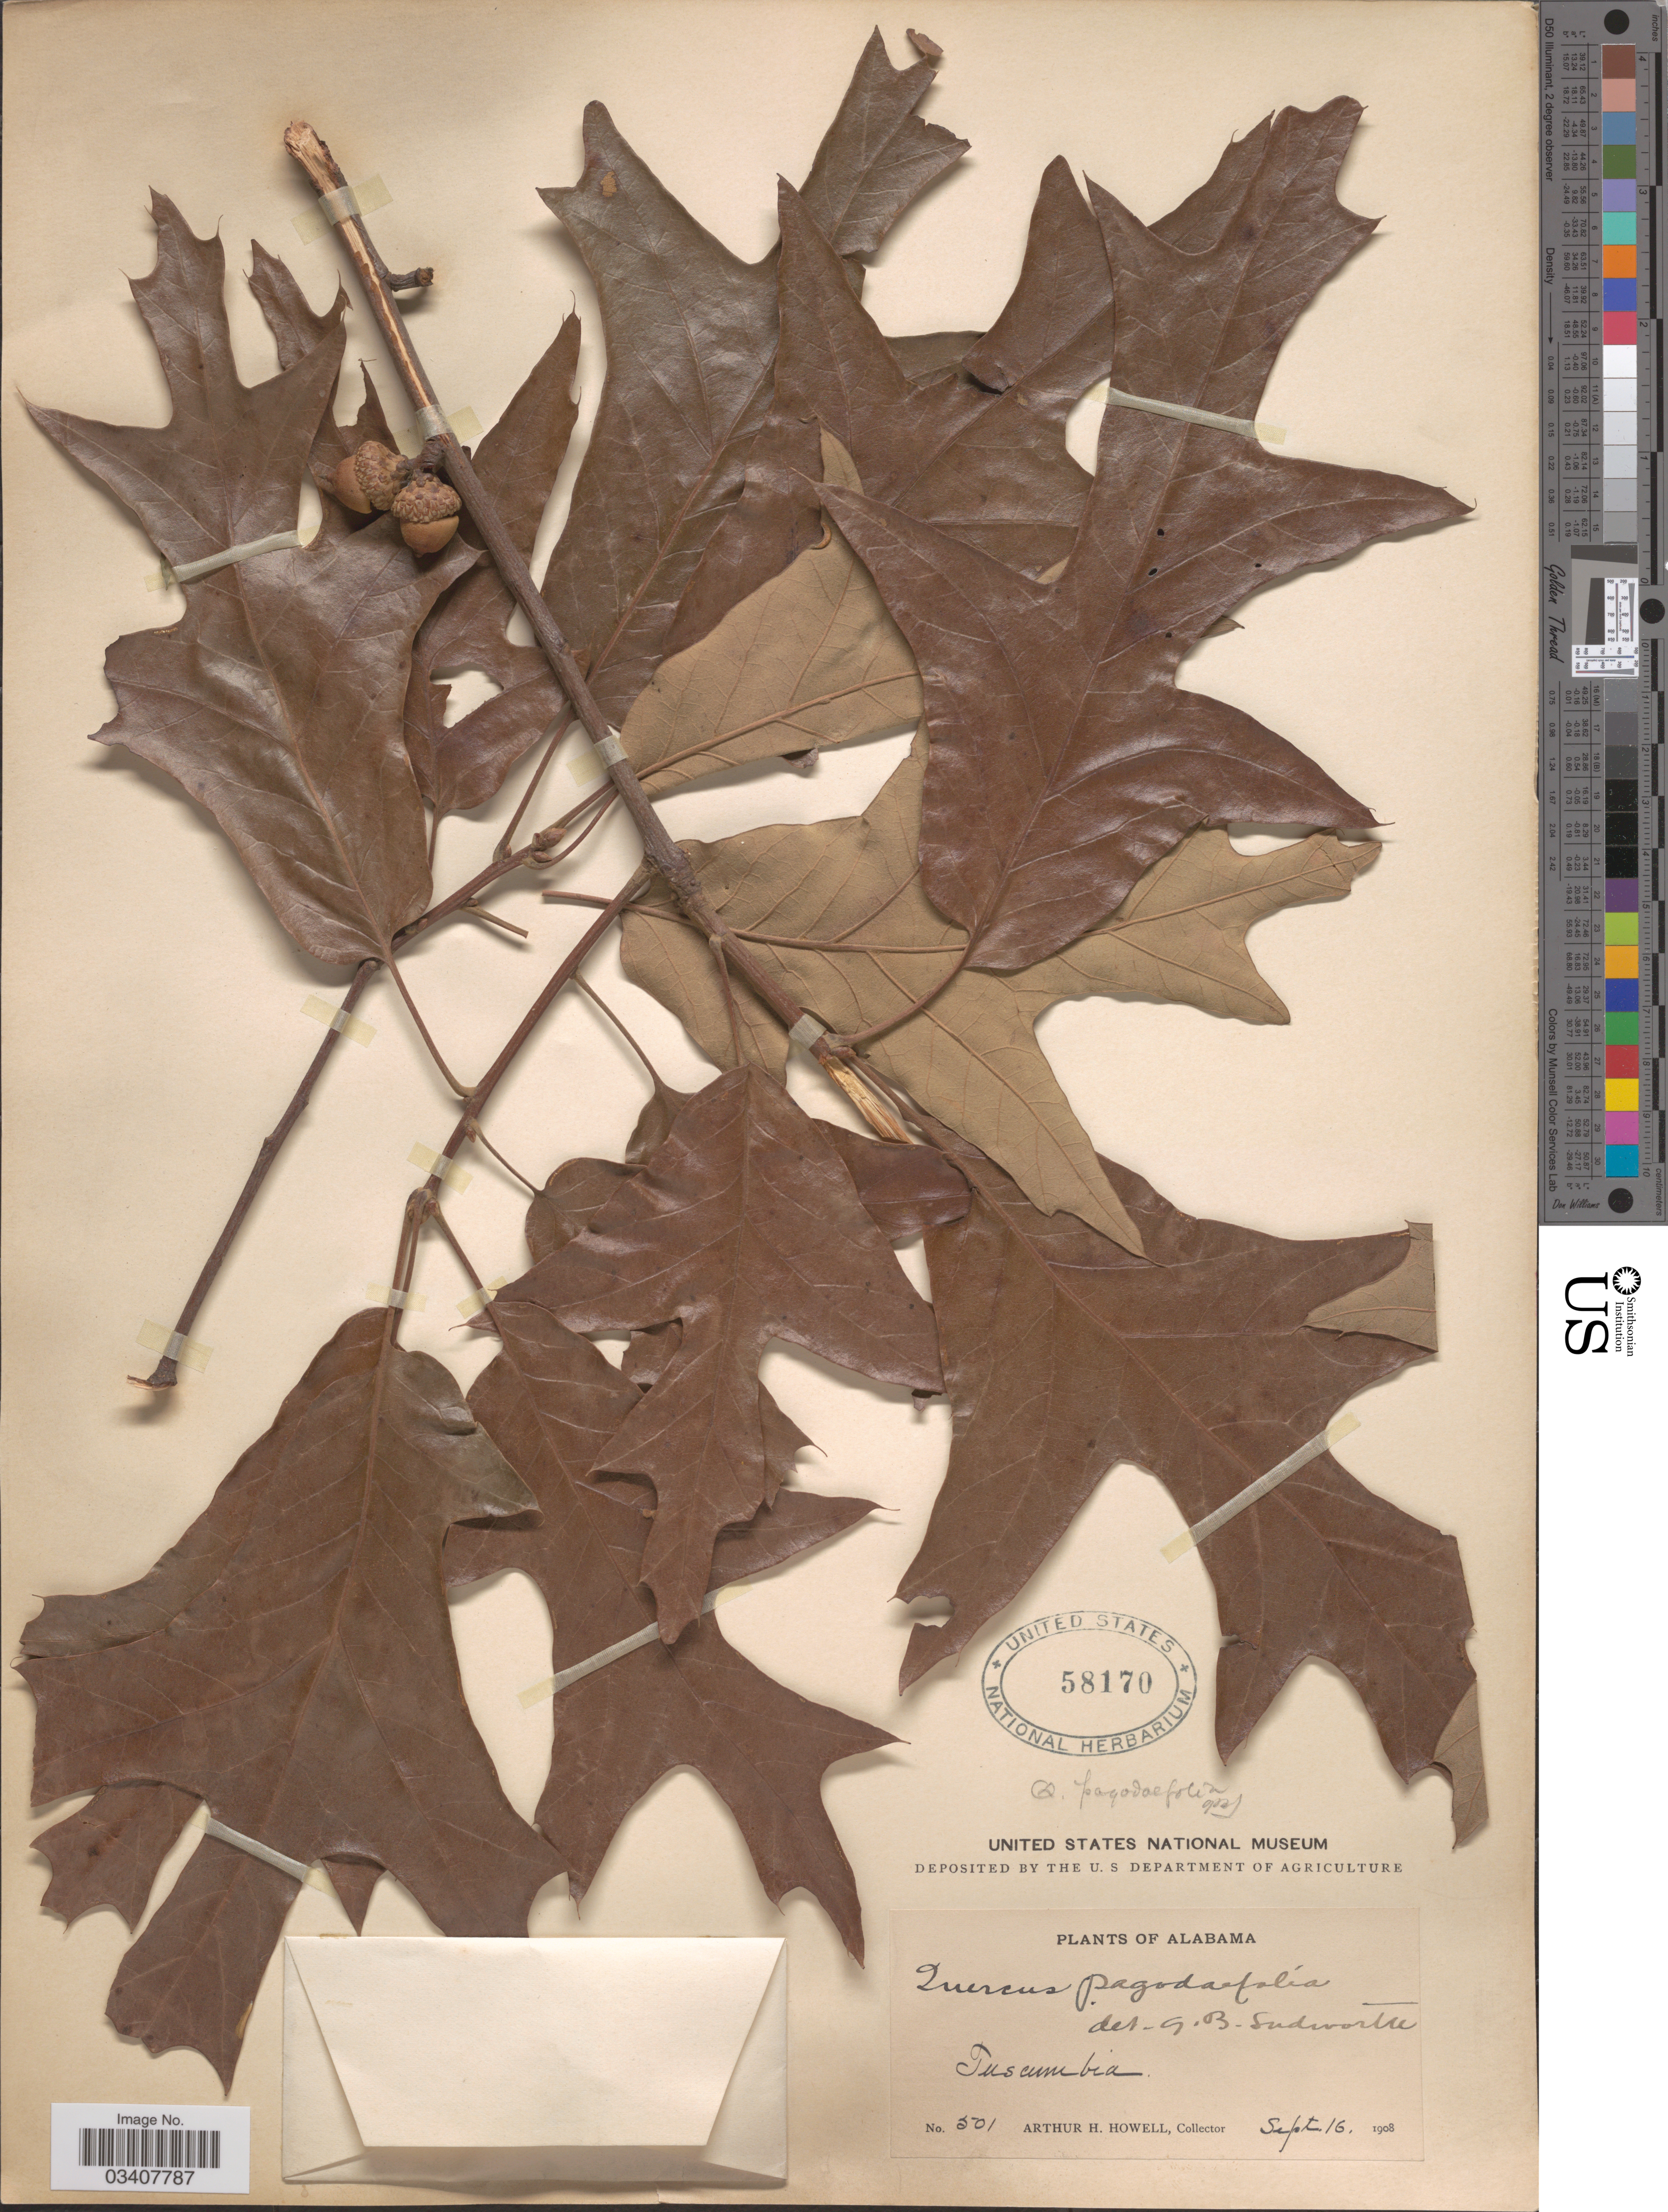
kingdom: Plantae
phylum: Tracheophyta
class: Magnoliopsida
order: Fagales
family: Fagaceae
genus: Quercus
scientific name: Quercus pagodifolia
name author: (Elliott) Ashe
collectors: A. H. Howell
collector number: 501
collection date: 1908-09-16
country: United States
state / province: Alabama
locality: Tuscumbia.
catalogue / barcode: US 58170